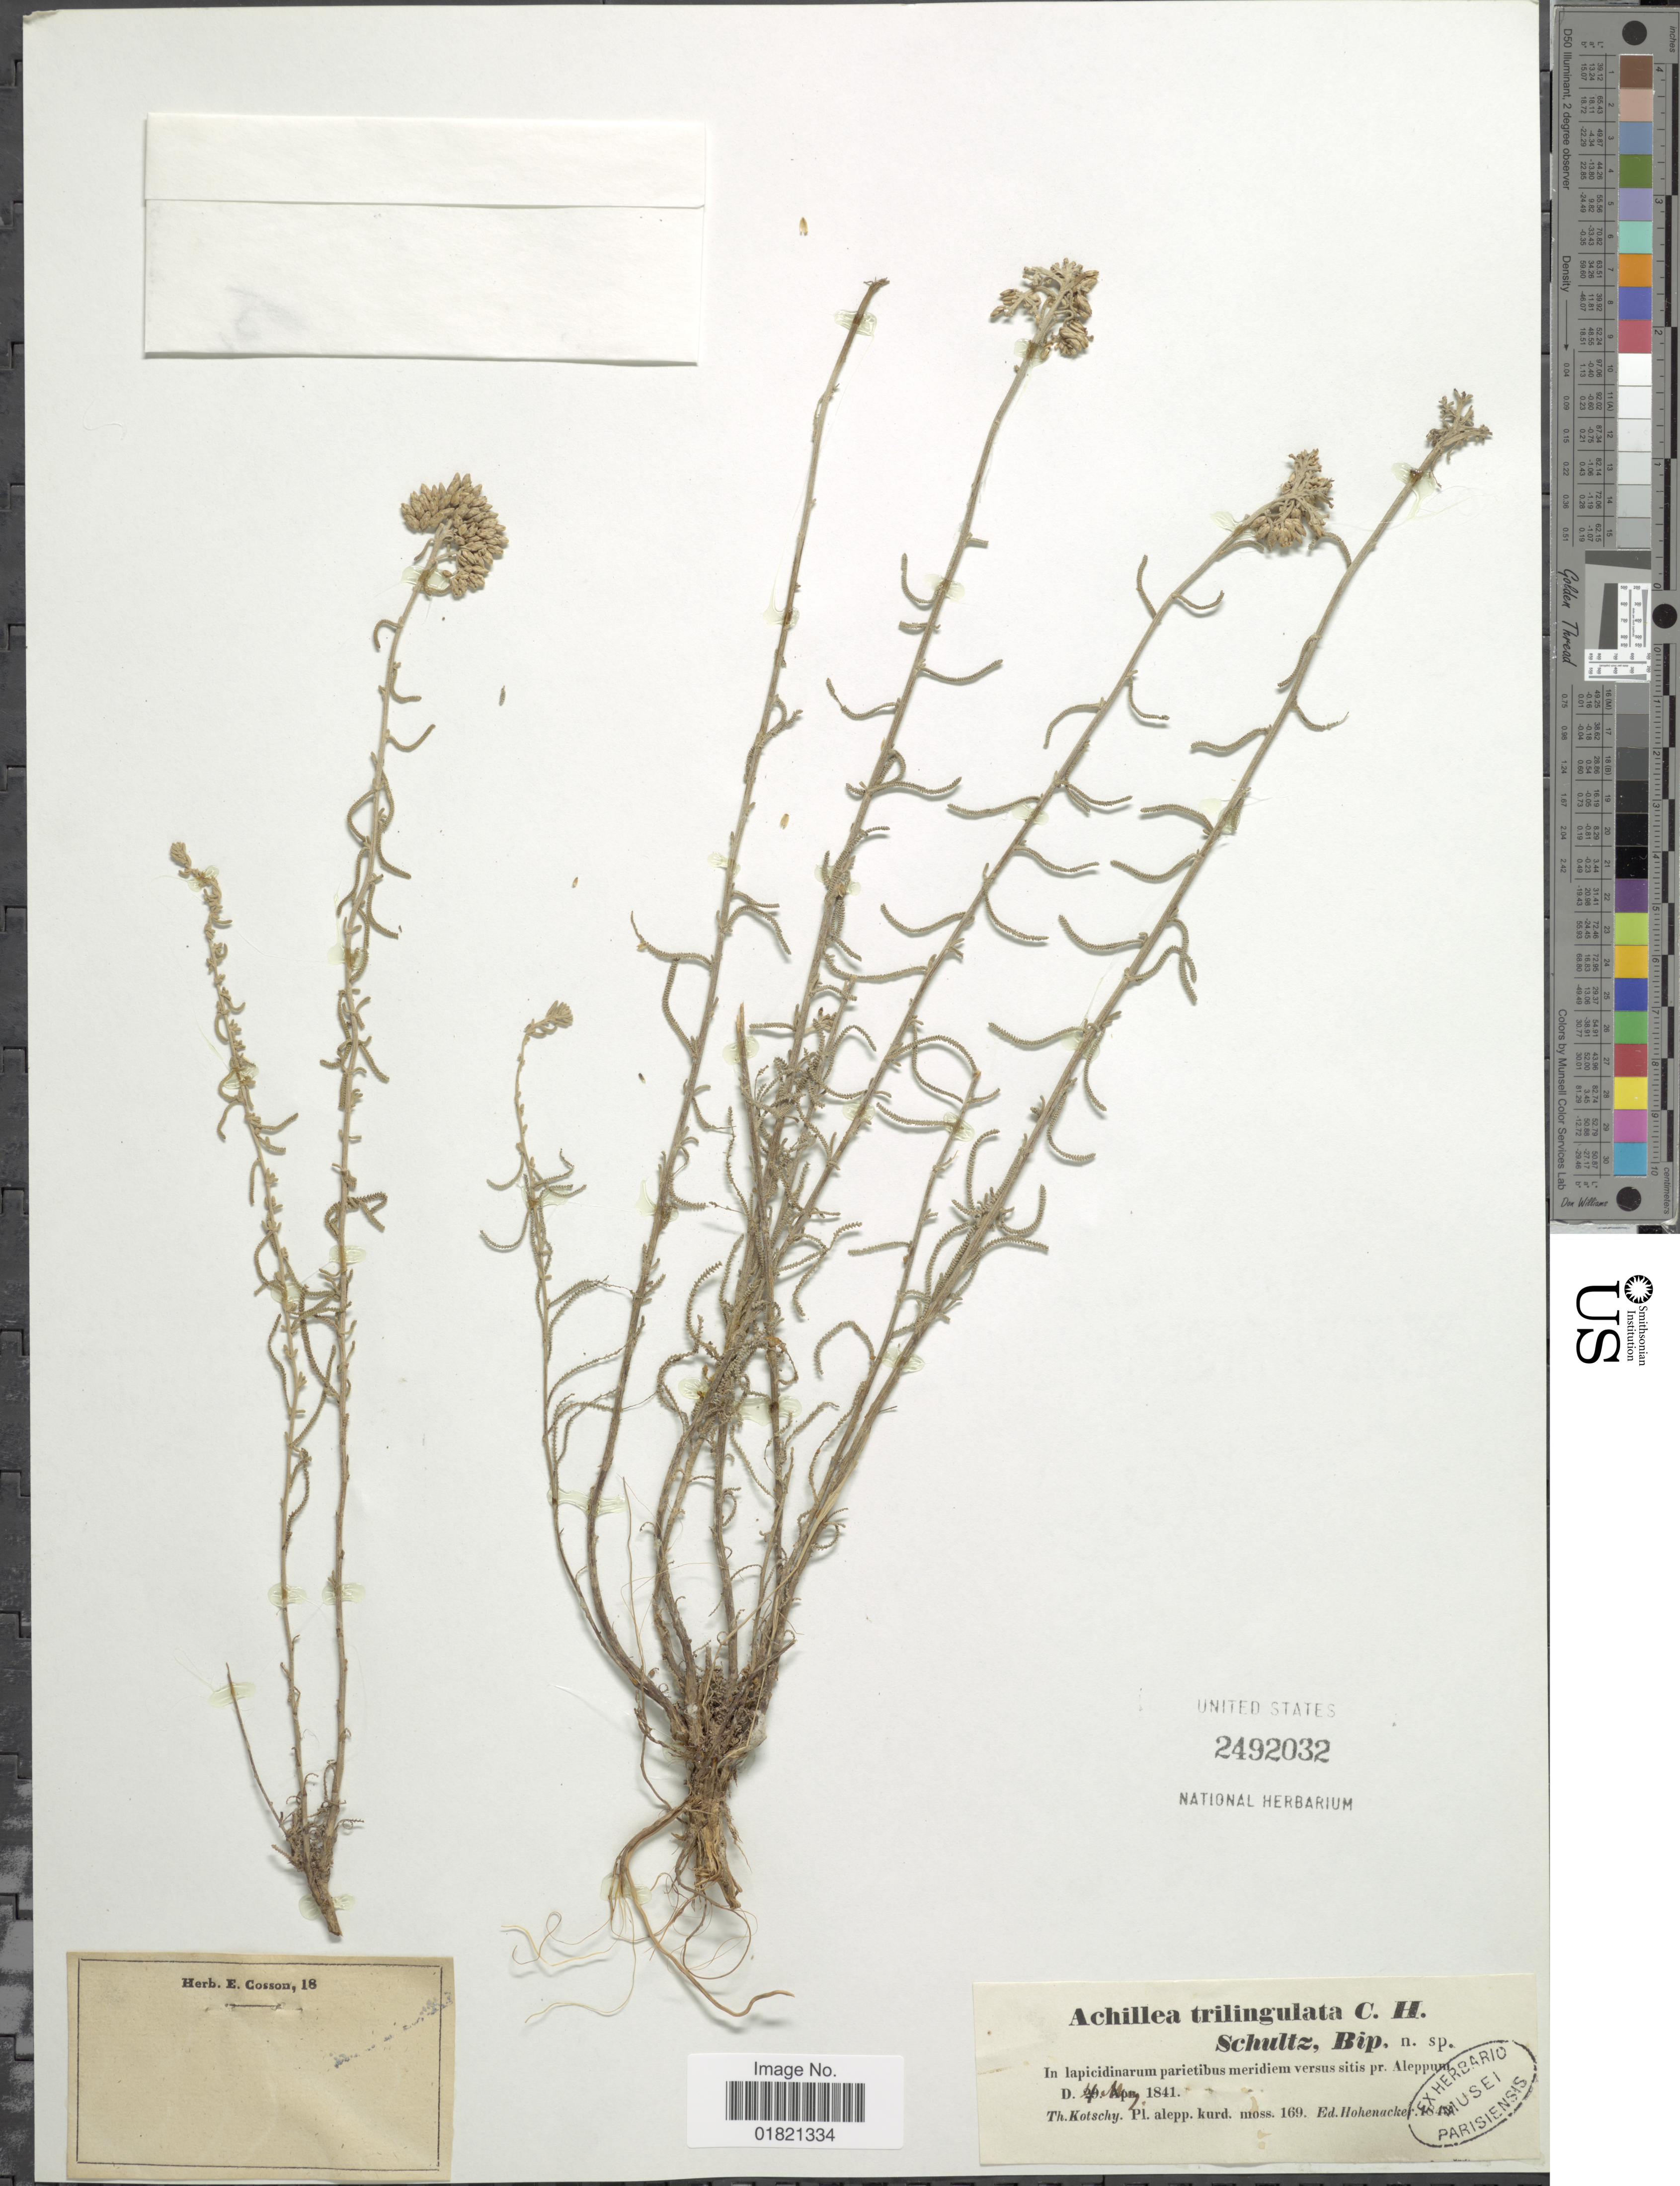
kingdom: Plantae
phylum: Tracheophyta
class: Magnoliopsida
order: Asterales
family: Asteraceae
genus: Achillea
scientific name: Achillea trilingulata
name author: Sch. Bip.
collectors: K. G. Kotschy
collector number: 169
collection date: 1841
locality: Alepp. kurd. moss. In lapidicinarum parietibus meridiem versus sitis pr. Aleppum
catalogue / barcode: US 2492032